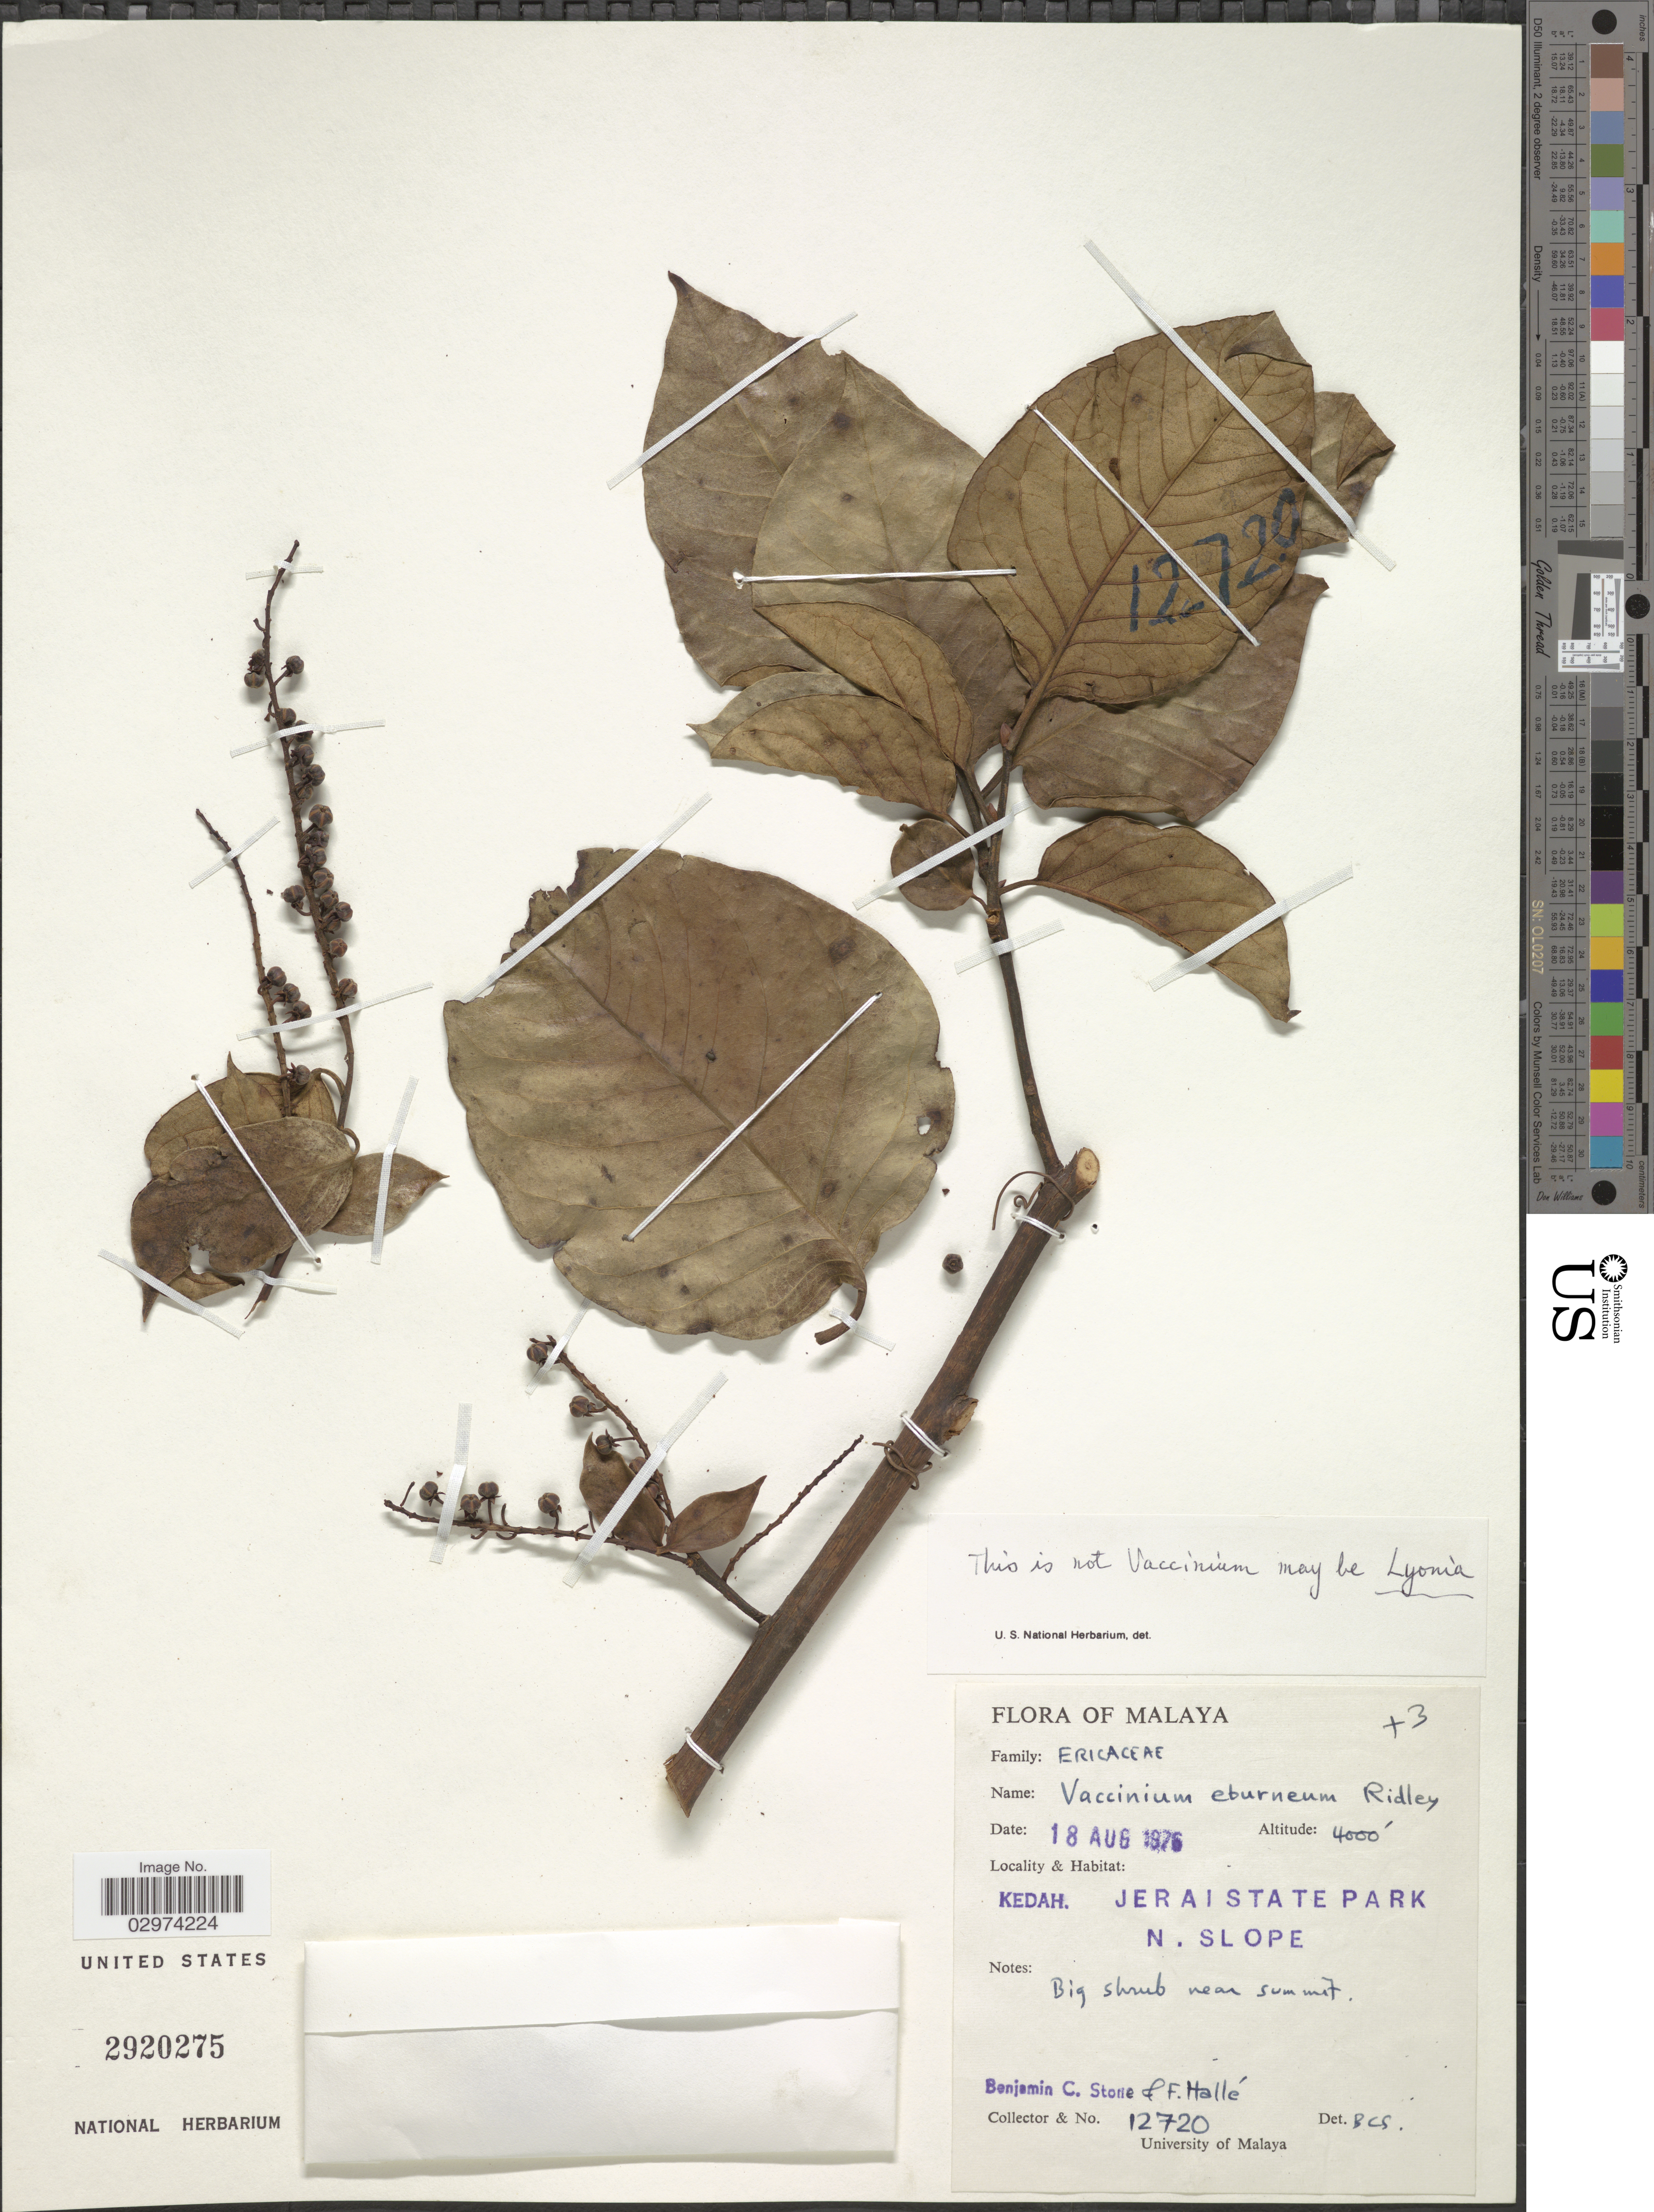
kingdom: Plantae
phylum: Tracheophyta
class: Magnoliopsida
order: Ericales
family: Ericaceae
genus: Lyonia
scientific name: Lyonia sp.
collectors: B. C. Stone & F. Hallé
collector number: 12720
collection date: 1976-08-18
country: Malaysia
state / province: Kedah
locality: Jerai State Park. N. Slope.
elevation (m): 1219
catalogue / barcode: US 2920275